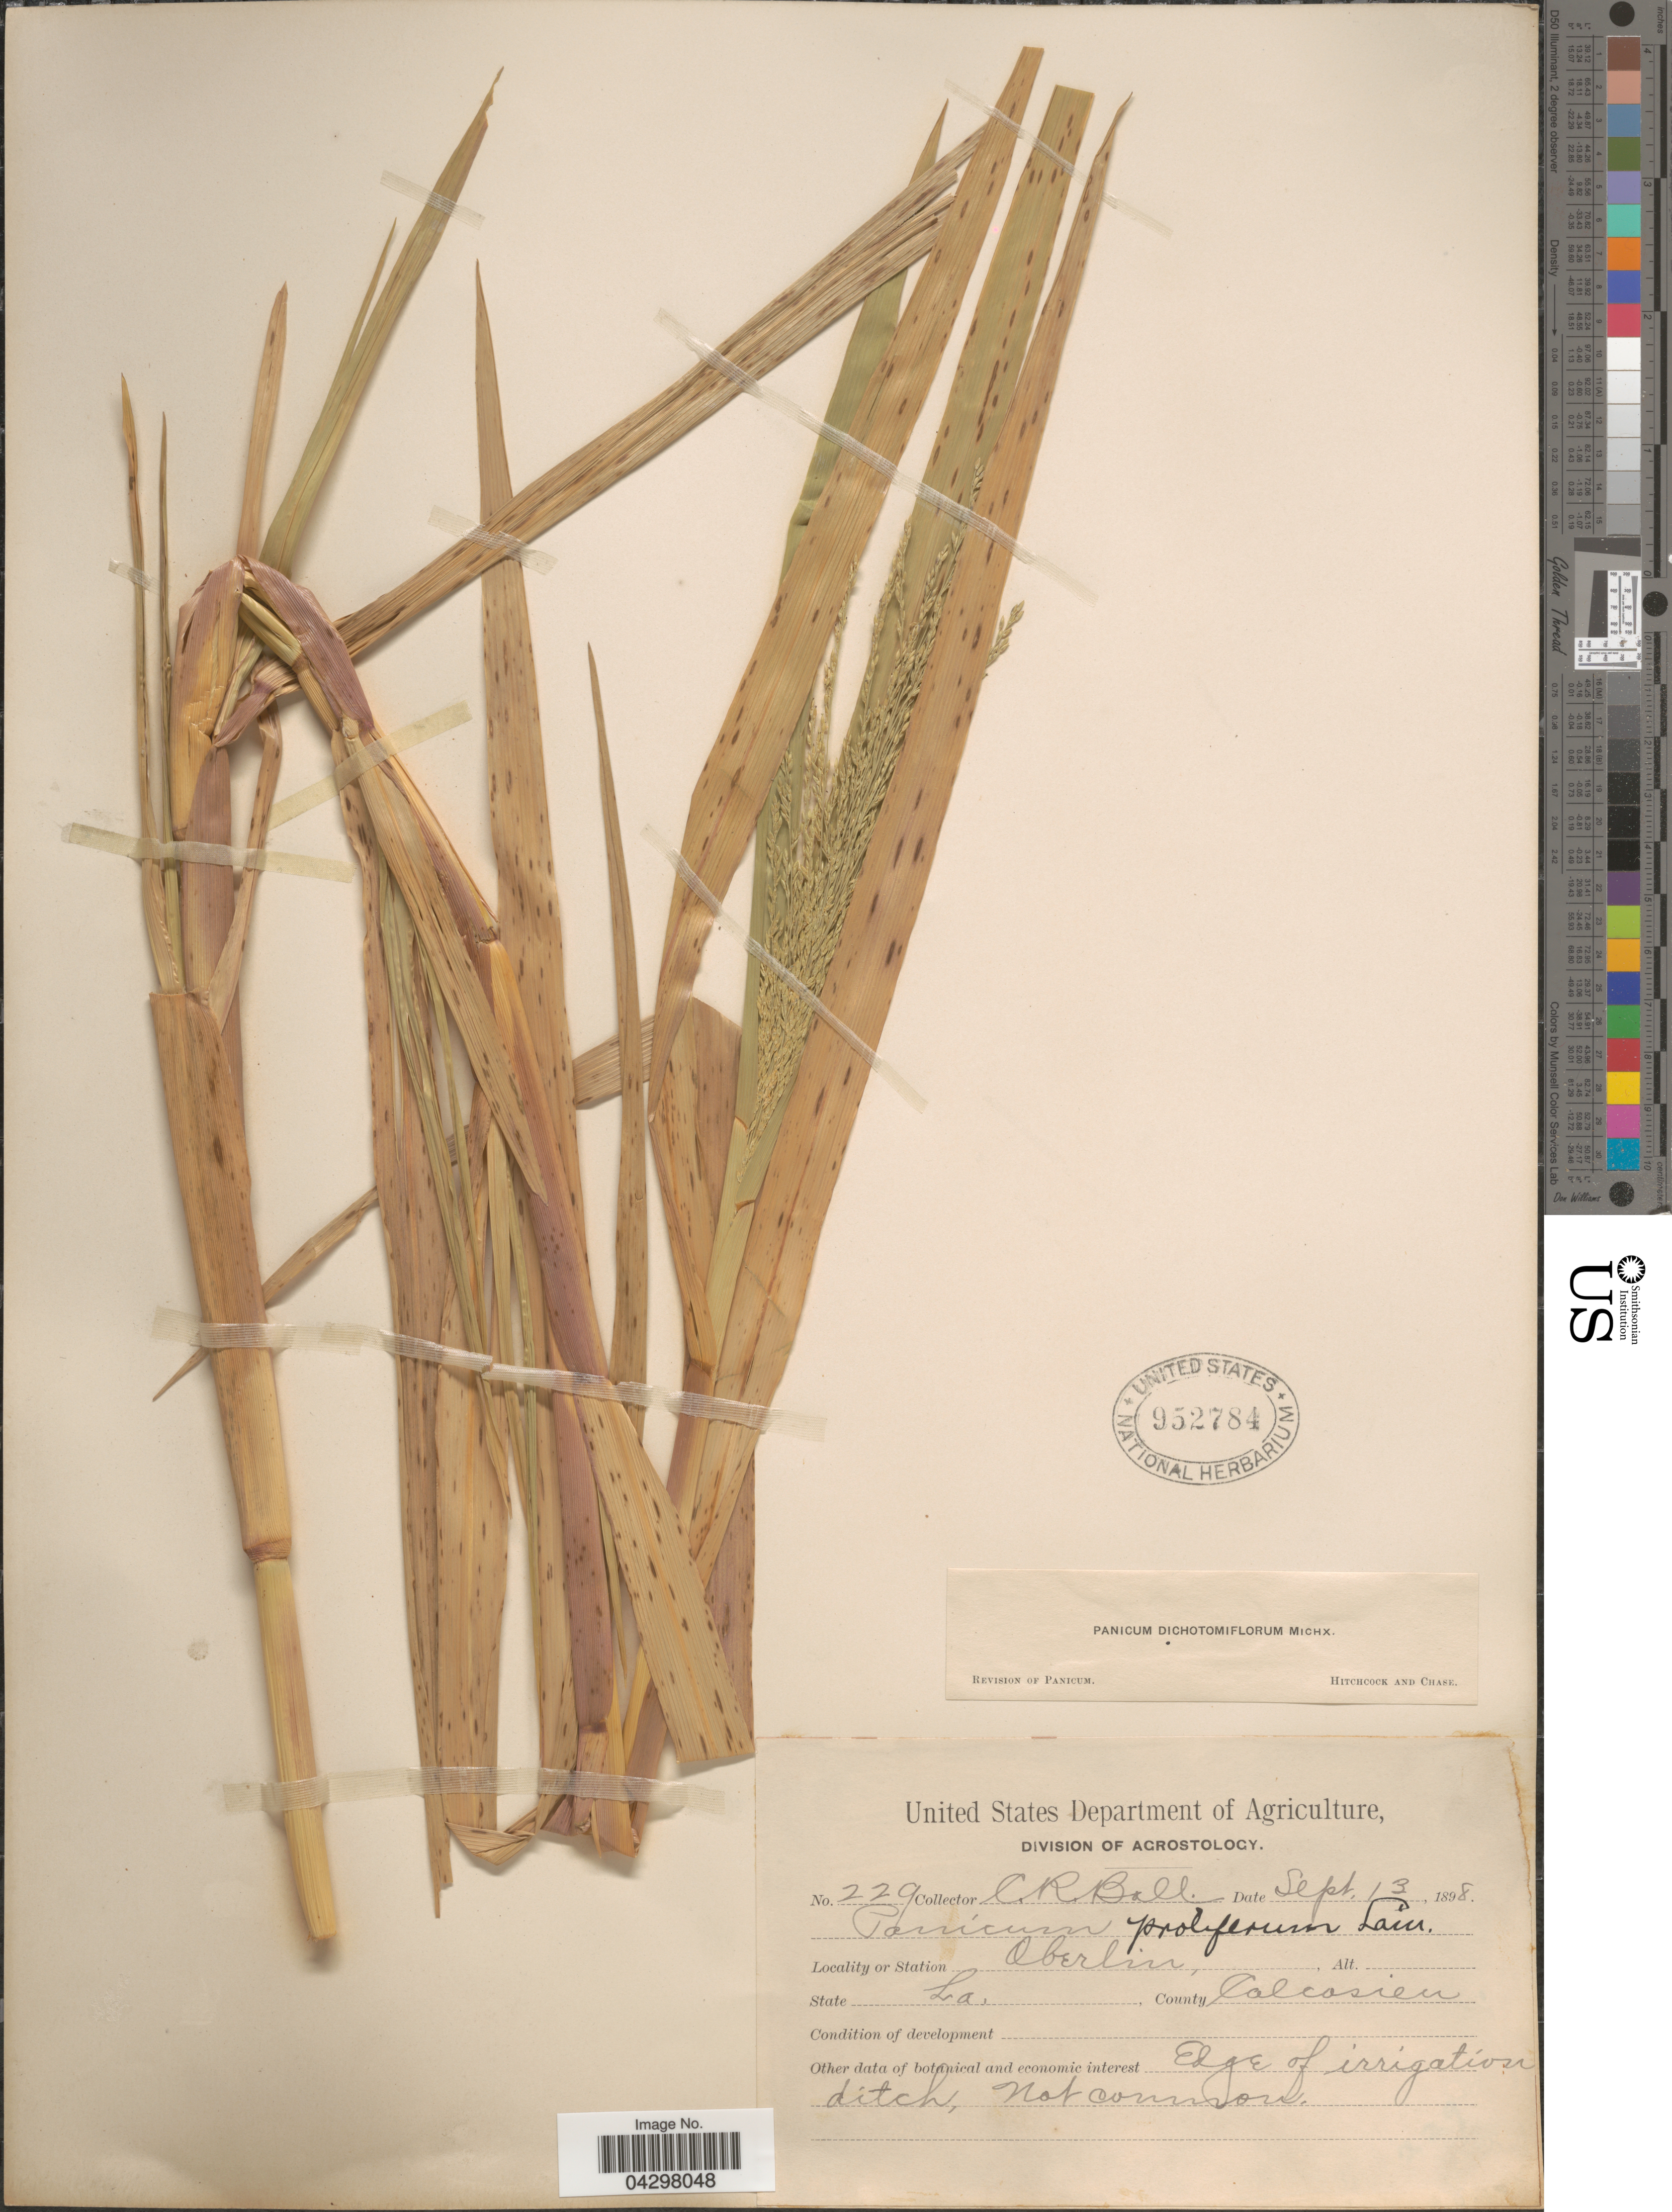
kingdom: Plantae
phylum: Tracheophyta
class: Liliopsida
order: Poales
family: Poaceae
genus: Panicum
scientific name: Panicum dichotomiflorum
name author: Michx.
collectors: C. R. Ball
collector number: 229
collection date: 1898-09-13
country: United States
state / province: Louisiana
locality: Oberlin. County Calcasieu.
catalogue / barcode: US 952784